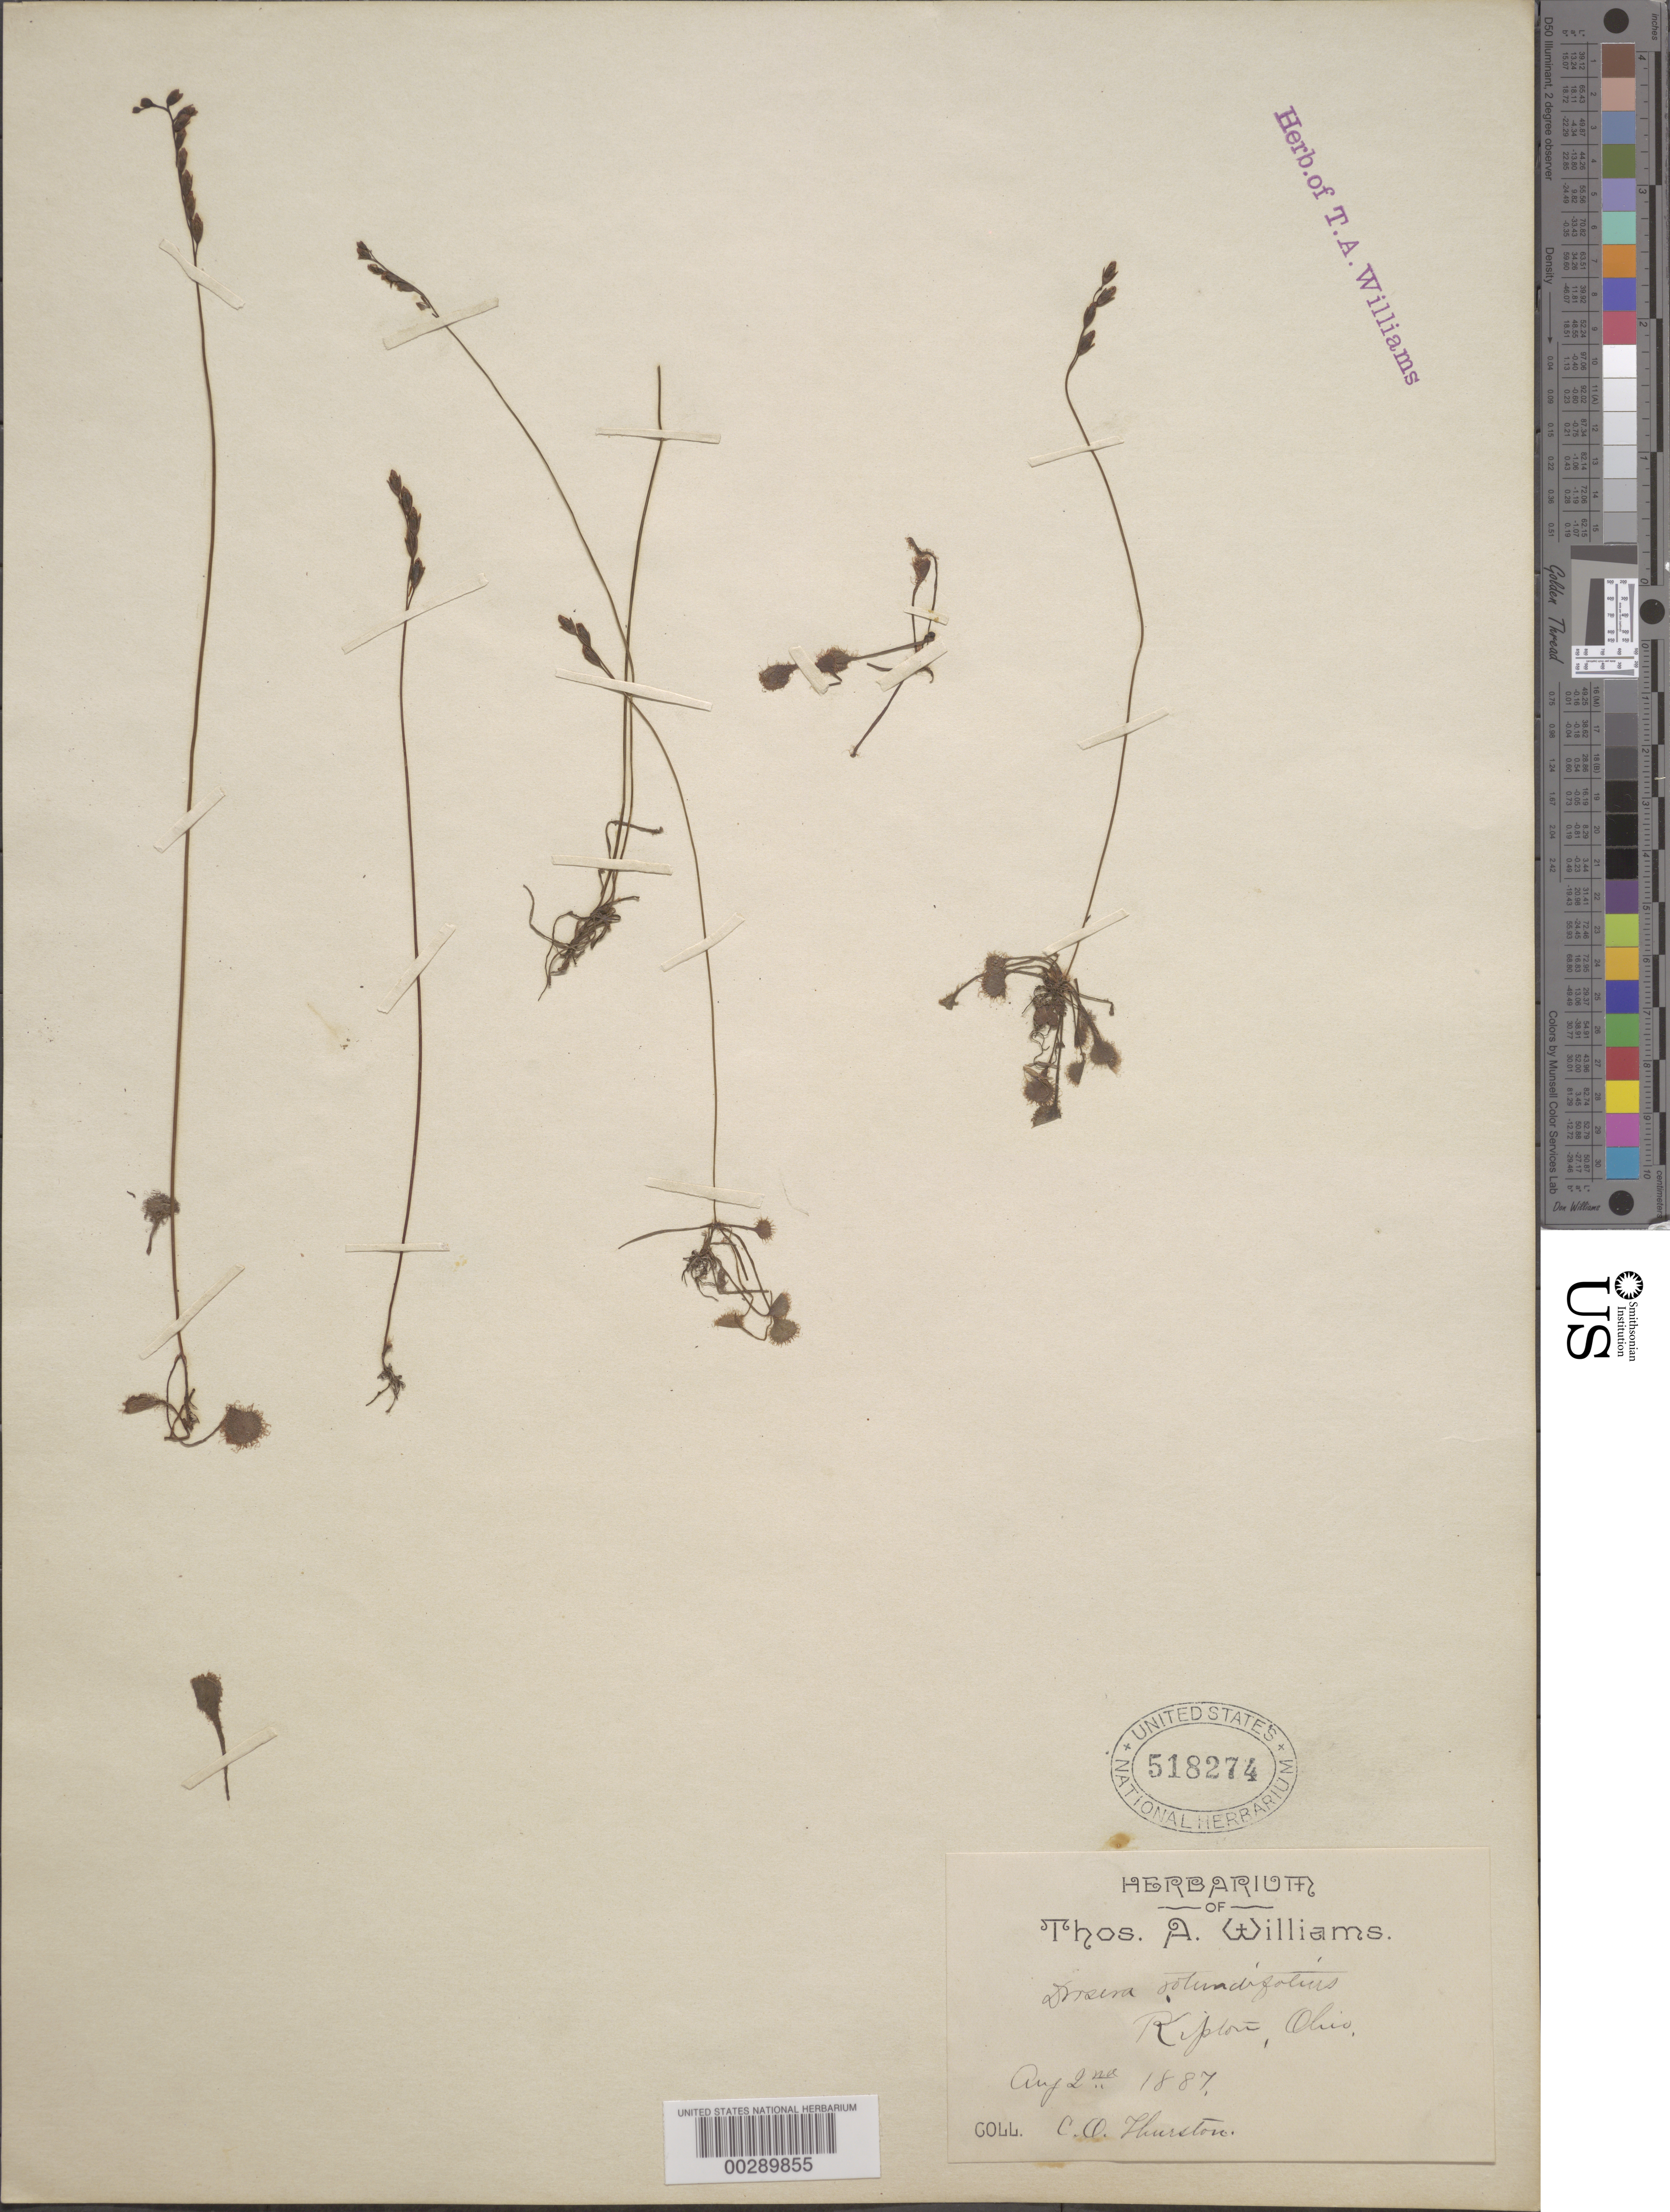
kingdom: Plantae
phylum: Tracheophyta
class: Magnoliopsida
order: Caryophyllales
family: Droseraceae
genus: Drosera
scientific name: Drosera rotundifolia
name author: L.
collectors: C. Thurston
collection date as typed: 02 Aug 1887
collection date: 1887-08-02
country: United States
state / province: Ohio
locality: Ripton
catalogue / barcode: US 518274